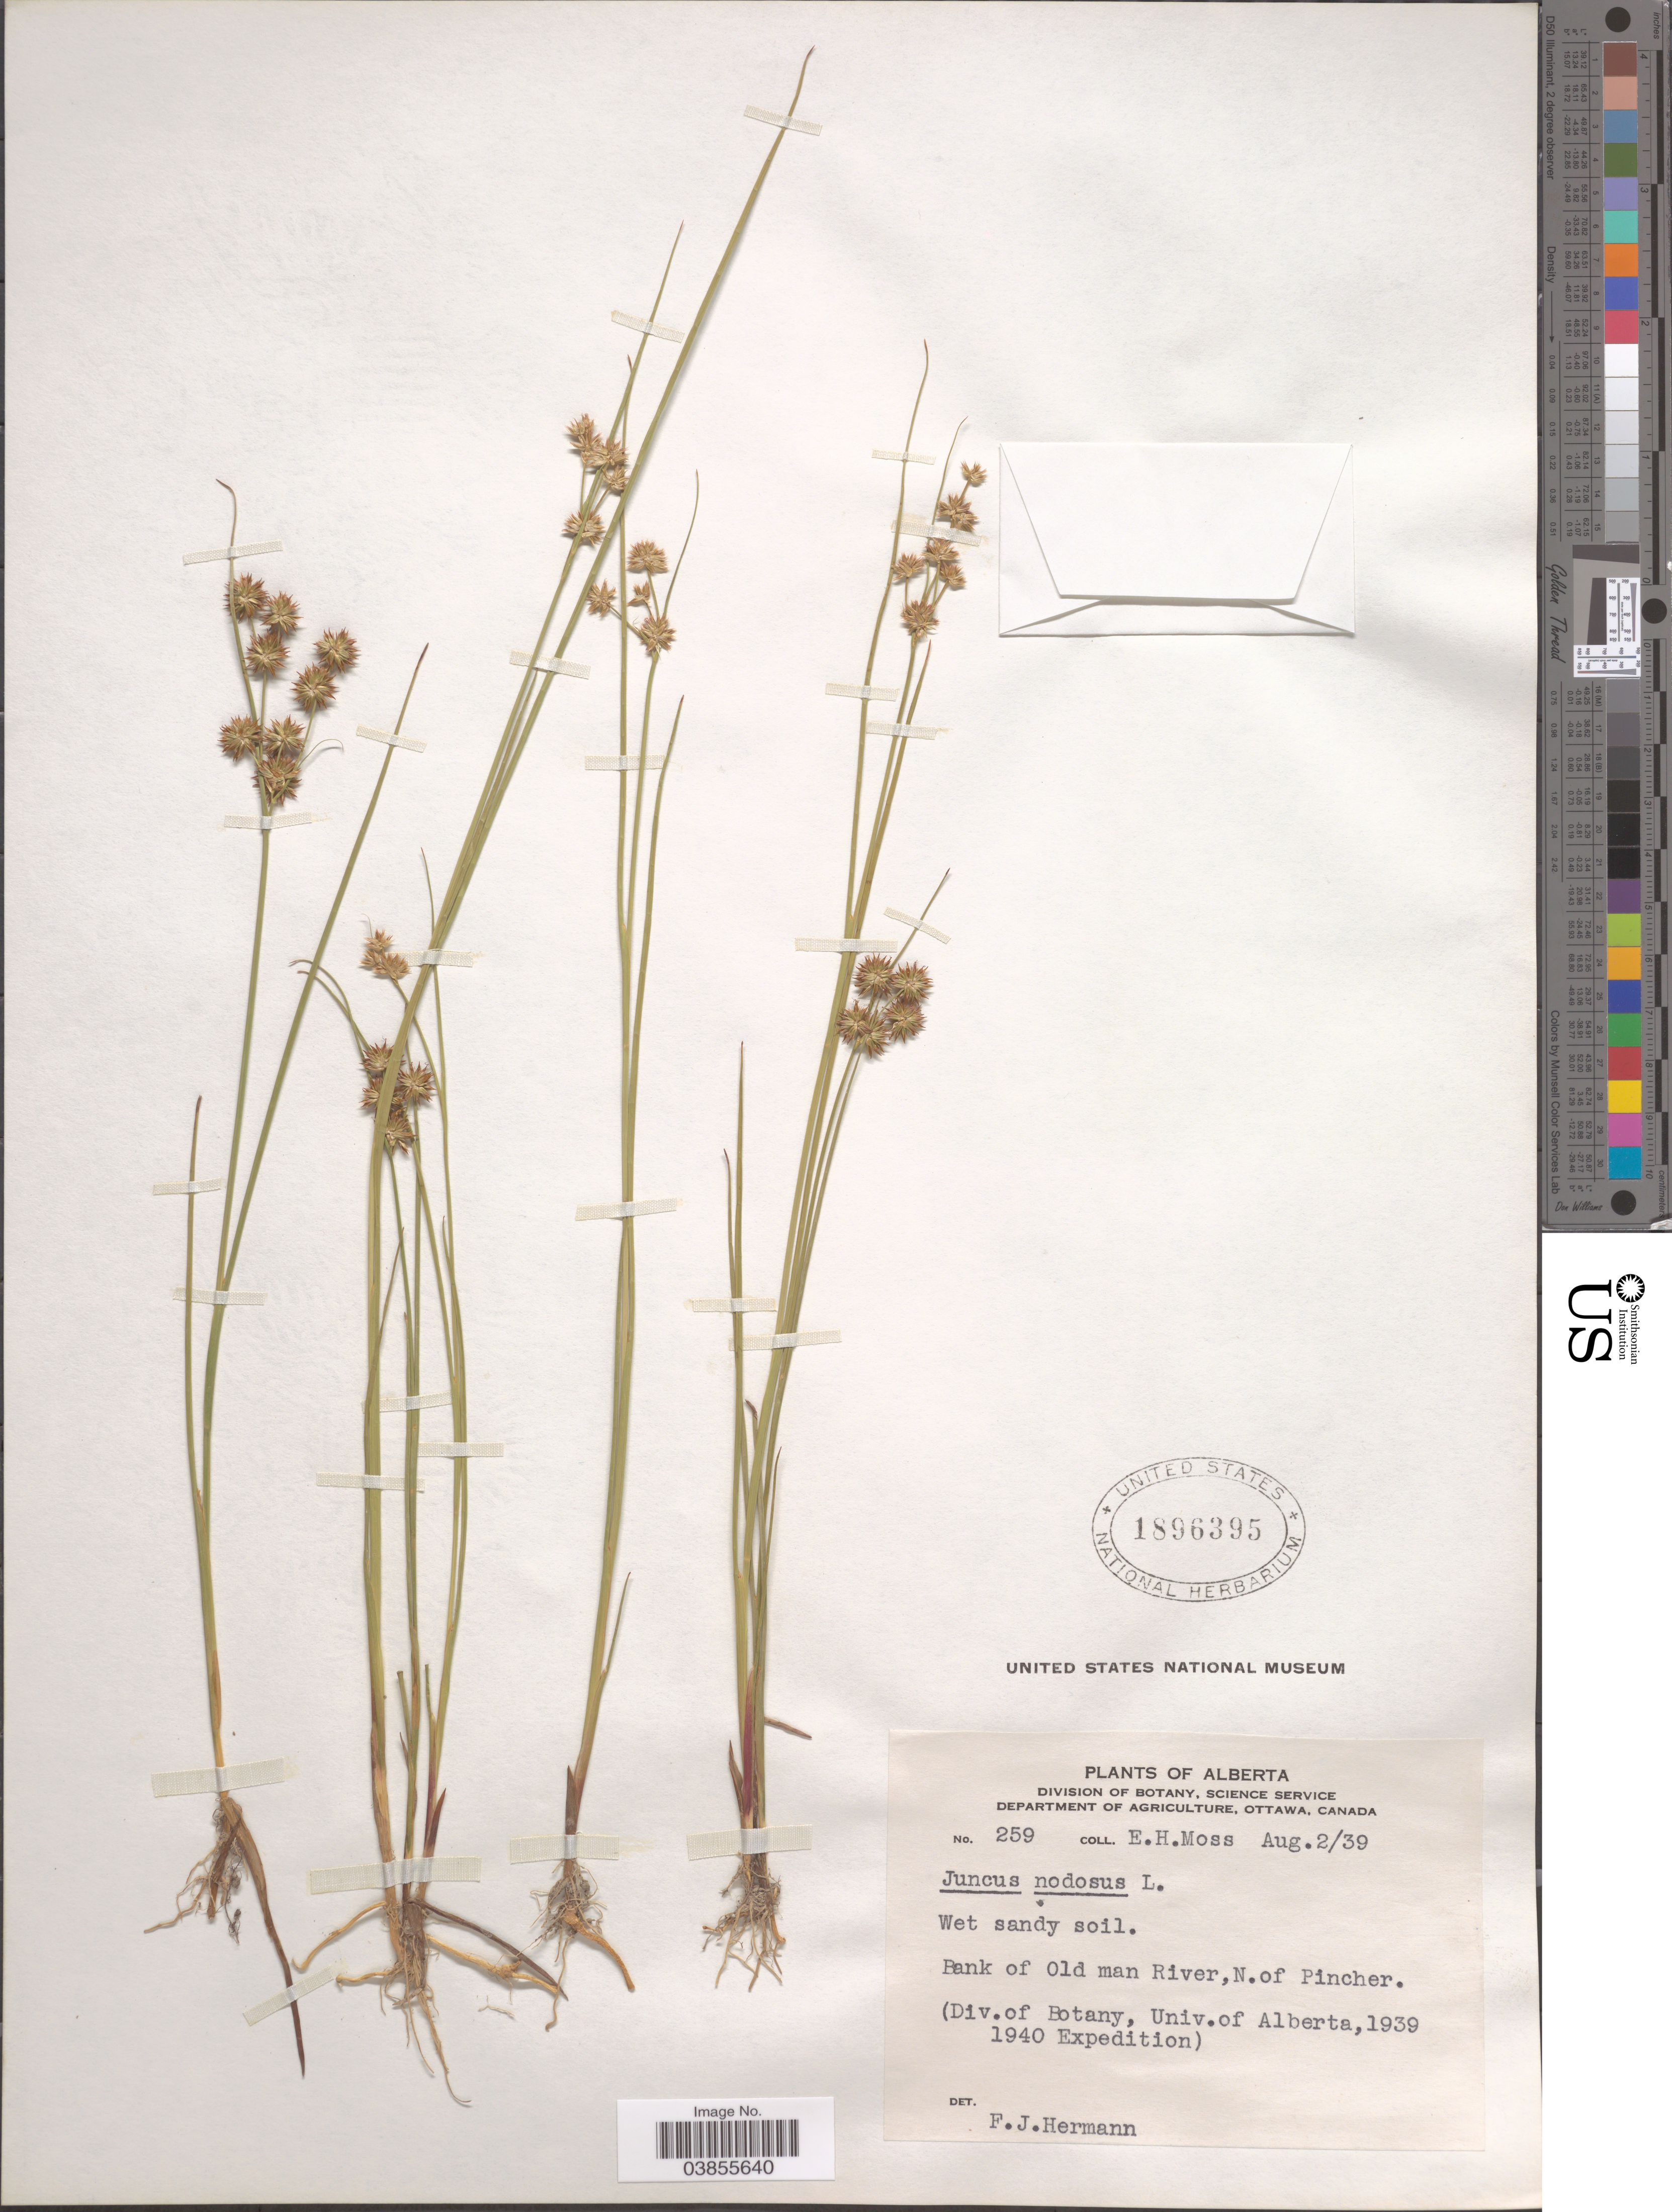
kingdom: Plantae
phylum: Tracheophyta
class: Liliopsida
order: Poales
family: Juncaceae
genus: Juncus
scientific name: Juncus nodosus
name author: L.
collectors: E. Moss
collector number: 259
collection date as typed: Transcribed d/m/y: 2/8/39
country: Canada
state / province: Alberta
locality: Bank of Old man River, N. of Pincher.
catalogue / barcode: US 1896395